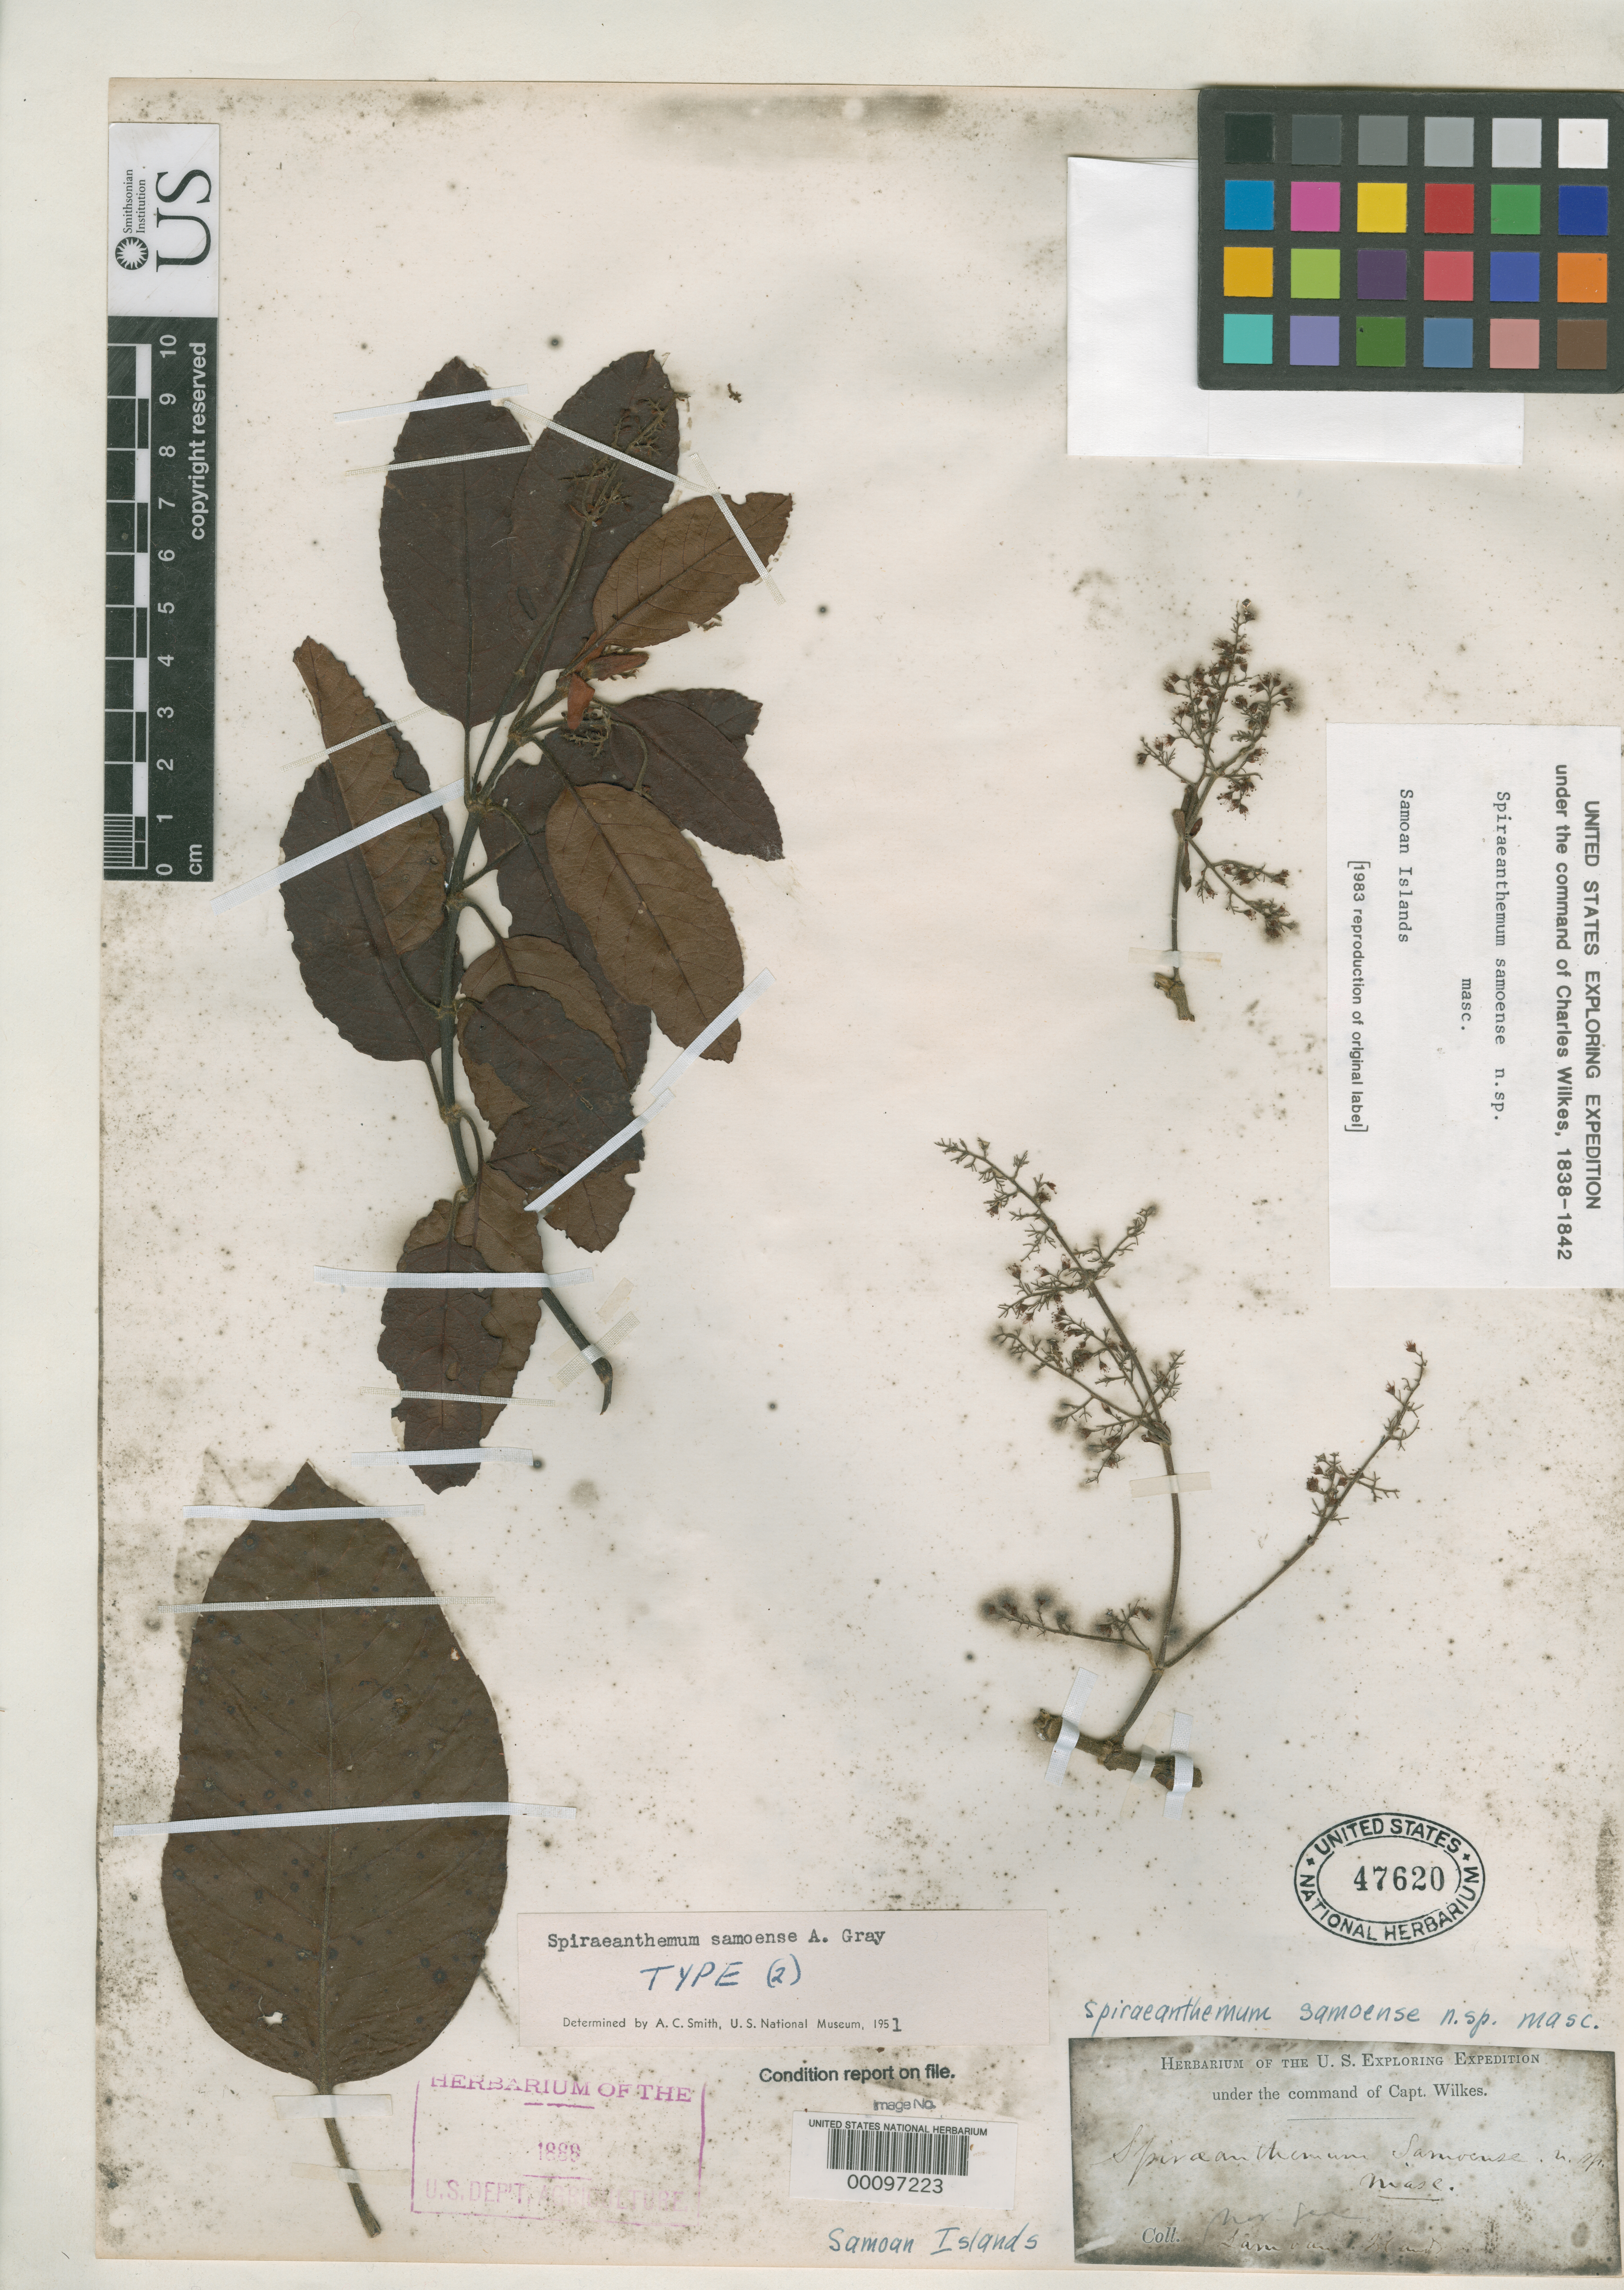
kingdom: Plantae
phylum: Tracheophyta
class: Magnoliopsida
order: Oxalidales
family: Cunoniaceae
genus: Spiraeanthemum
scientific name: Spiraeanthemum samoense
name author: A. Gray in Wilkes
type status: Type Collection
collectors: Wilkes Explor. Exped.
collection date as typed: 1838 to -- --- 1842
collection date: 1838/1842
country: American Samoa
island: Tutua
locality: Tutuila.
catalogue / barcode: US 47620